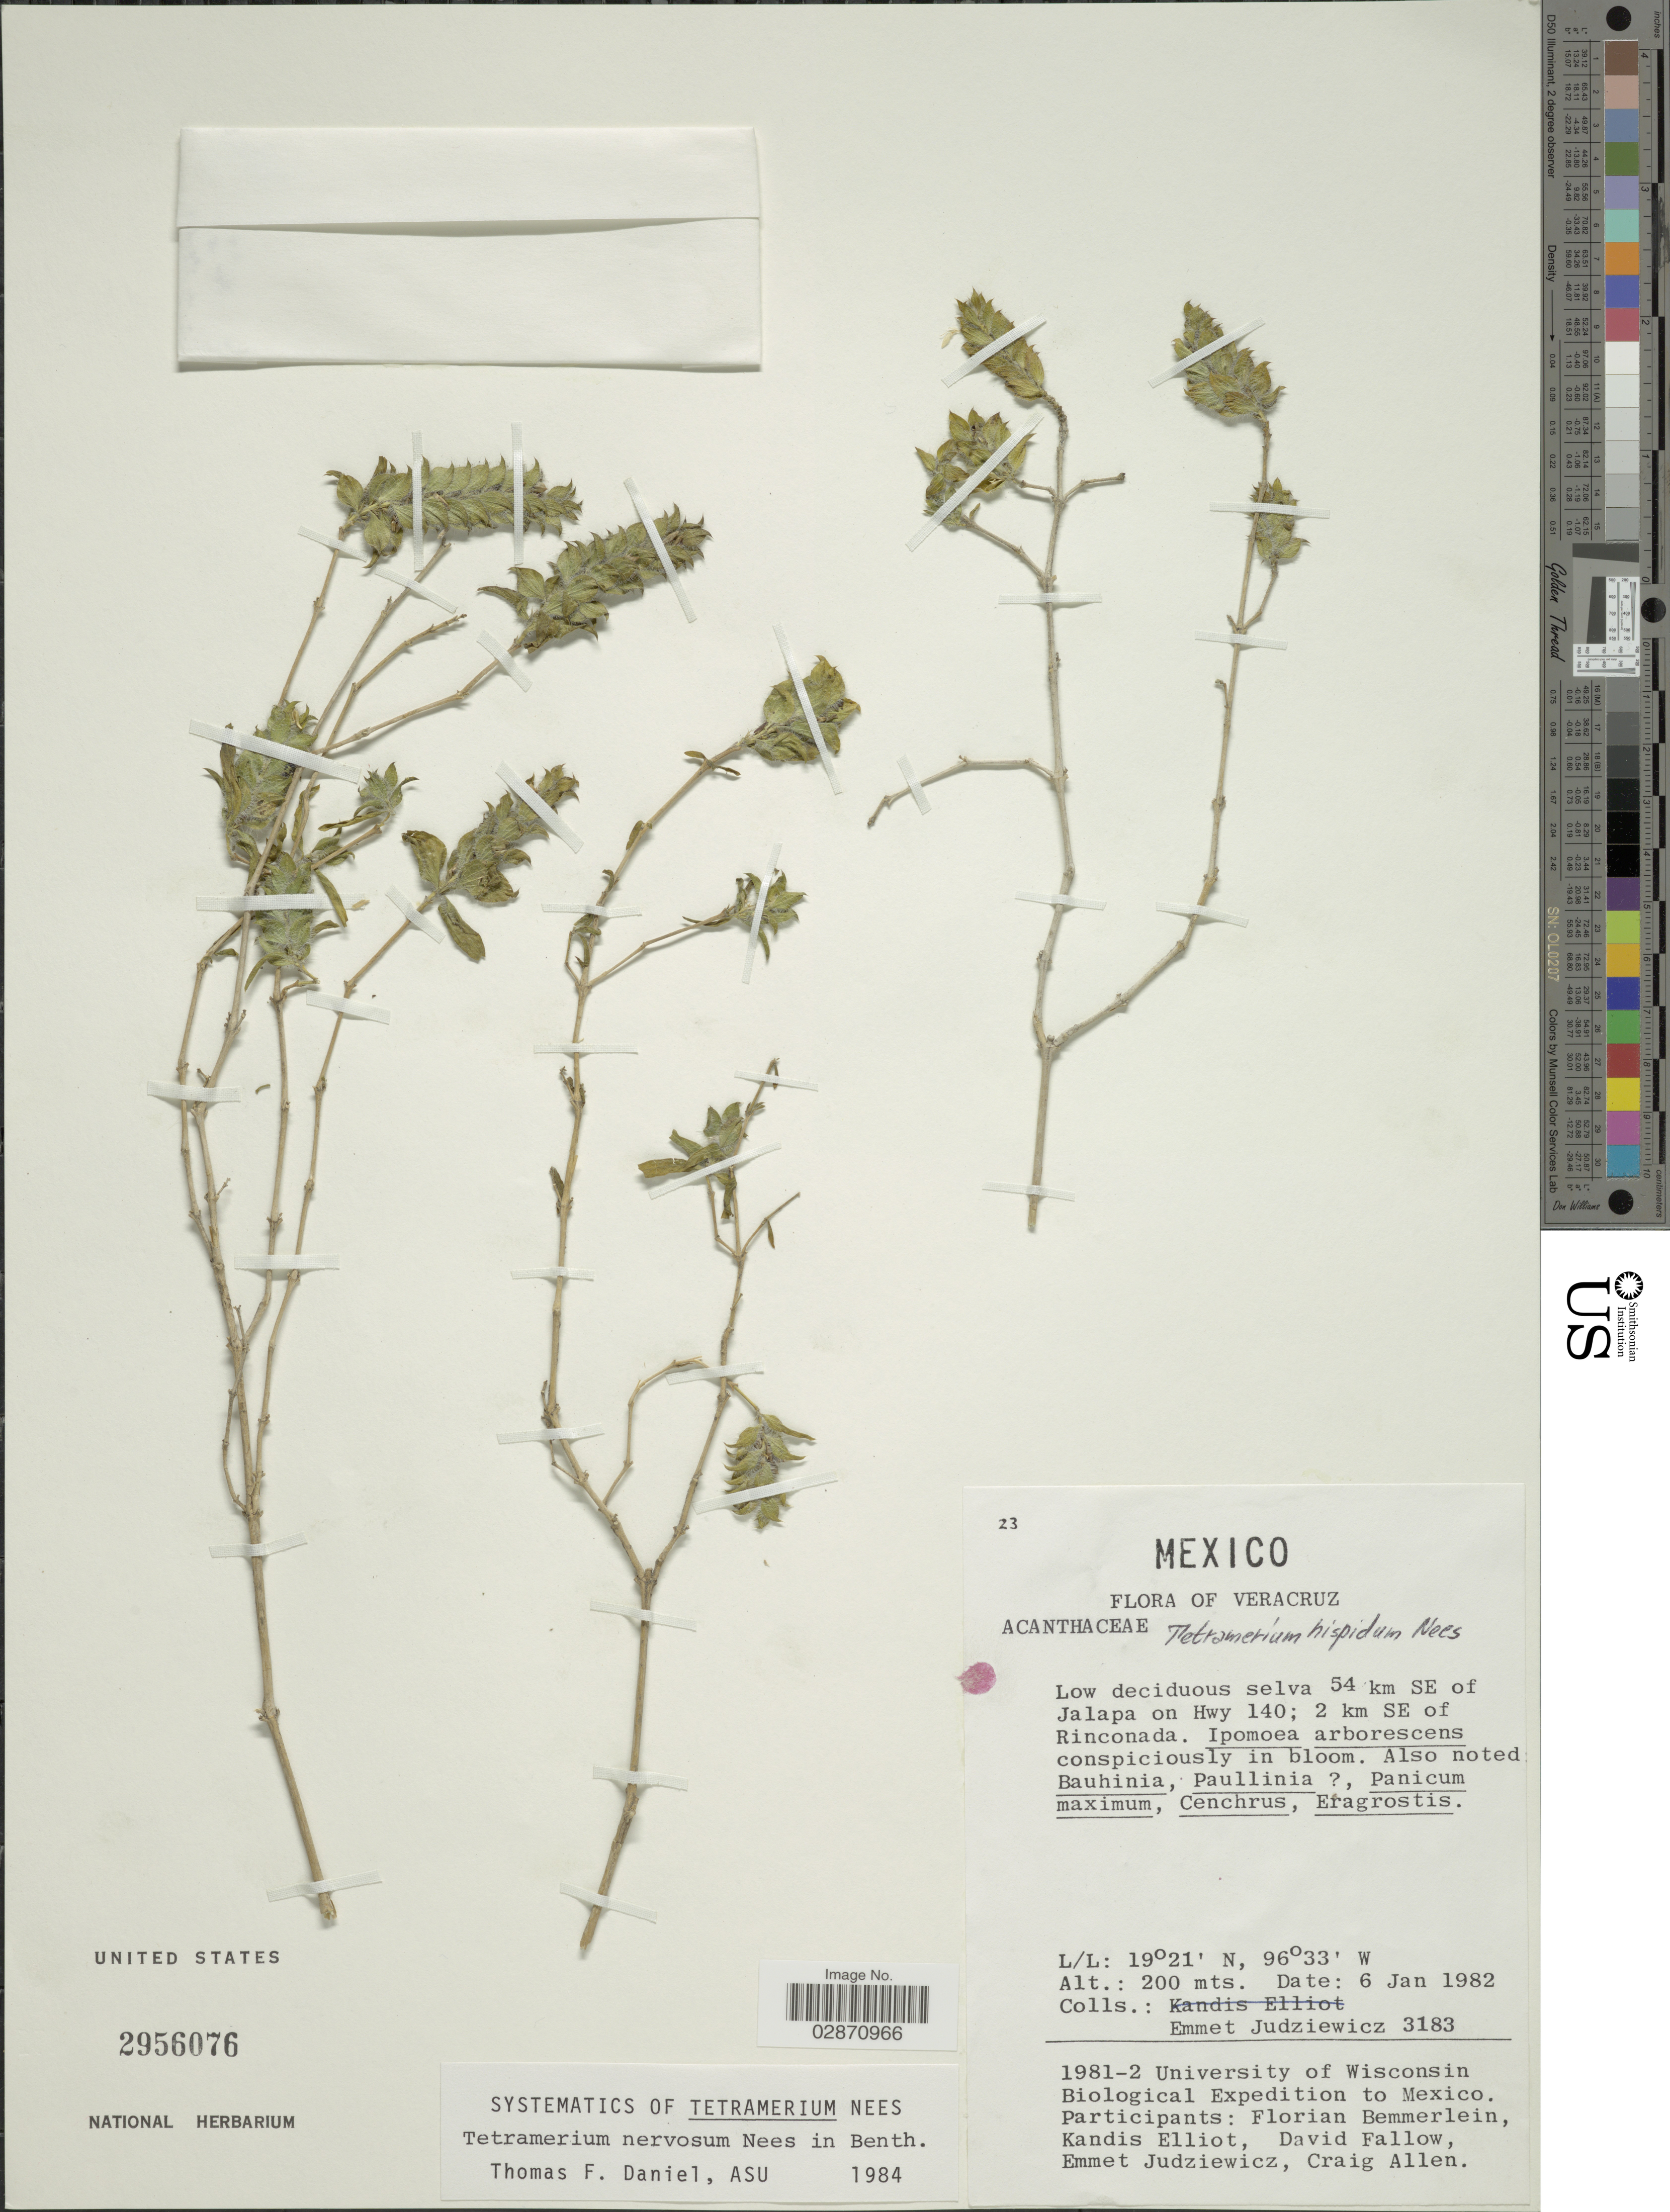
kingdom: Plantae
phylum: Tracheophyta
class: Magnoliopsida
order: Lamiales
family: Acanthaceae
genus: Tetramerium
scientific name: Tetramerium nervosum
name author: Nees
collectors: E. J. Judziewicz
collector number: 3183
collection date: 1982-01-06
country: Mexico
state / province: Veracruz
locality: Veracruz, 54 km SE of Jalapa on Hwy 140; 2 km SE of Rinconada.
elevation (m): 200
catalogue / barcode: US 2956076